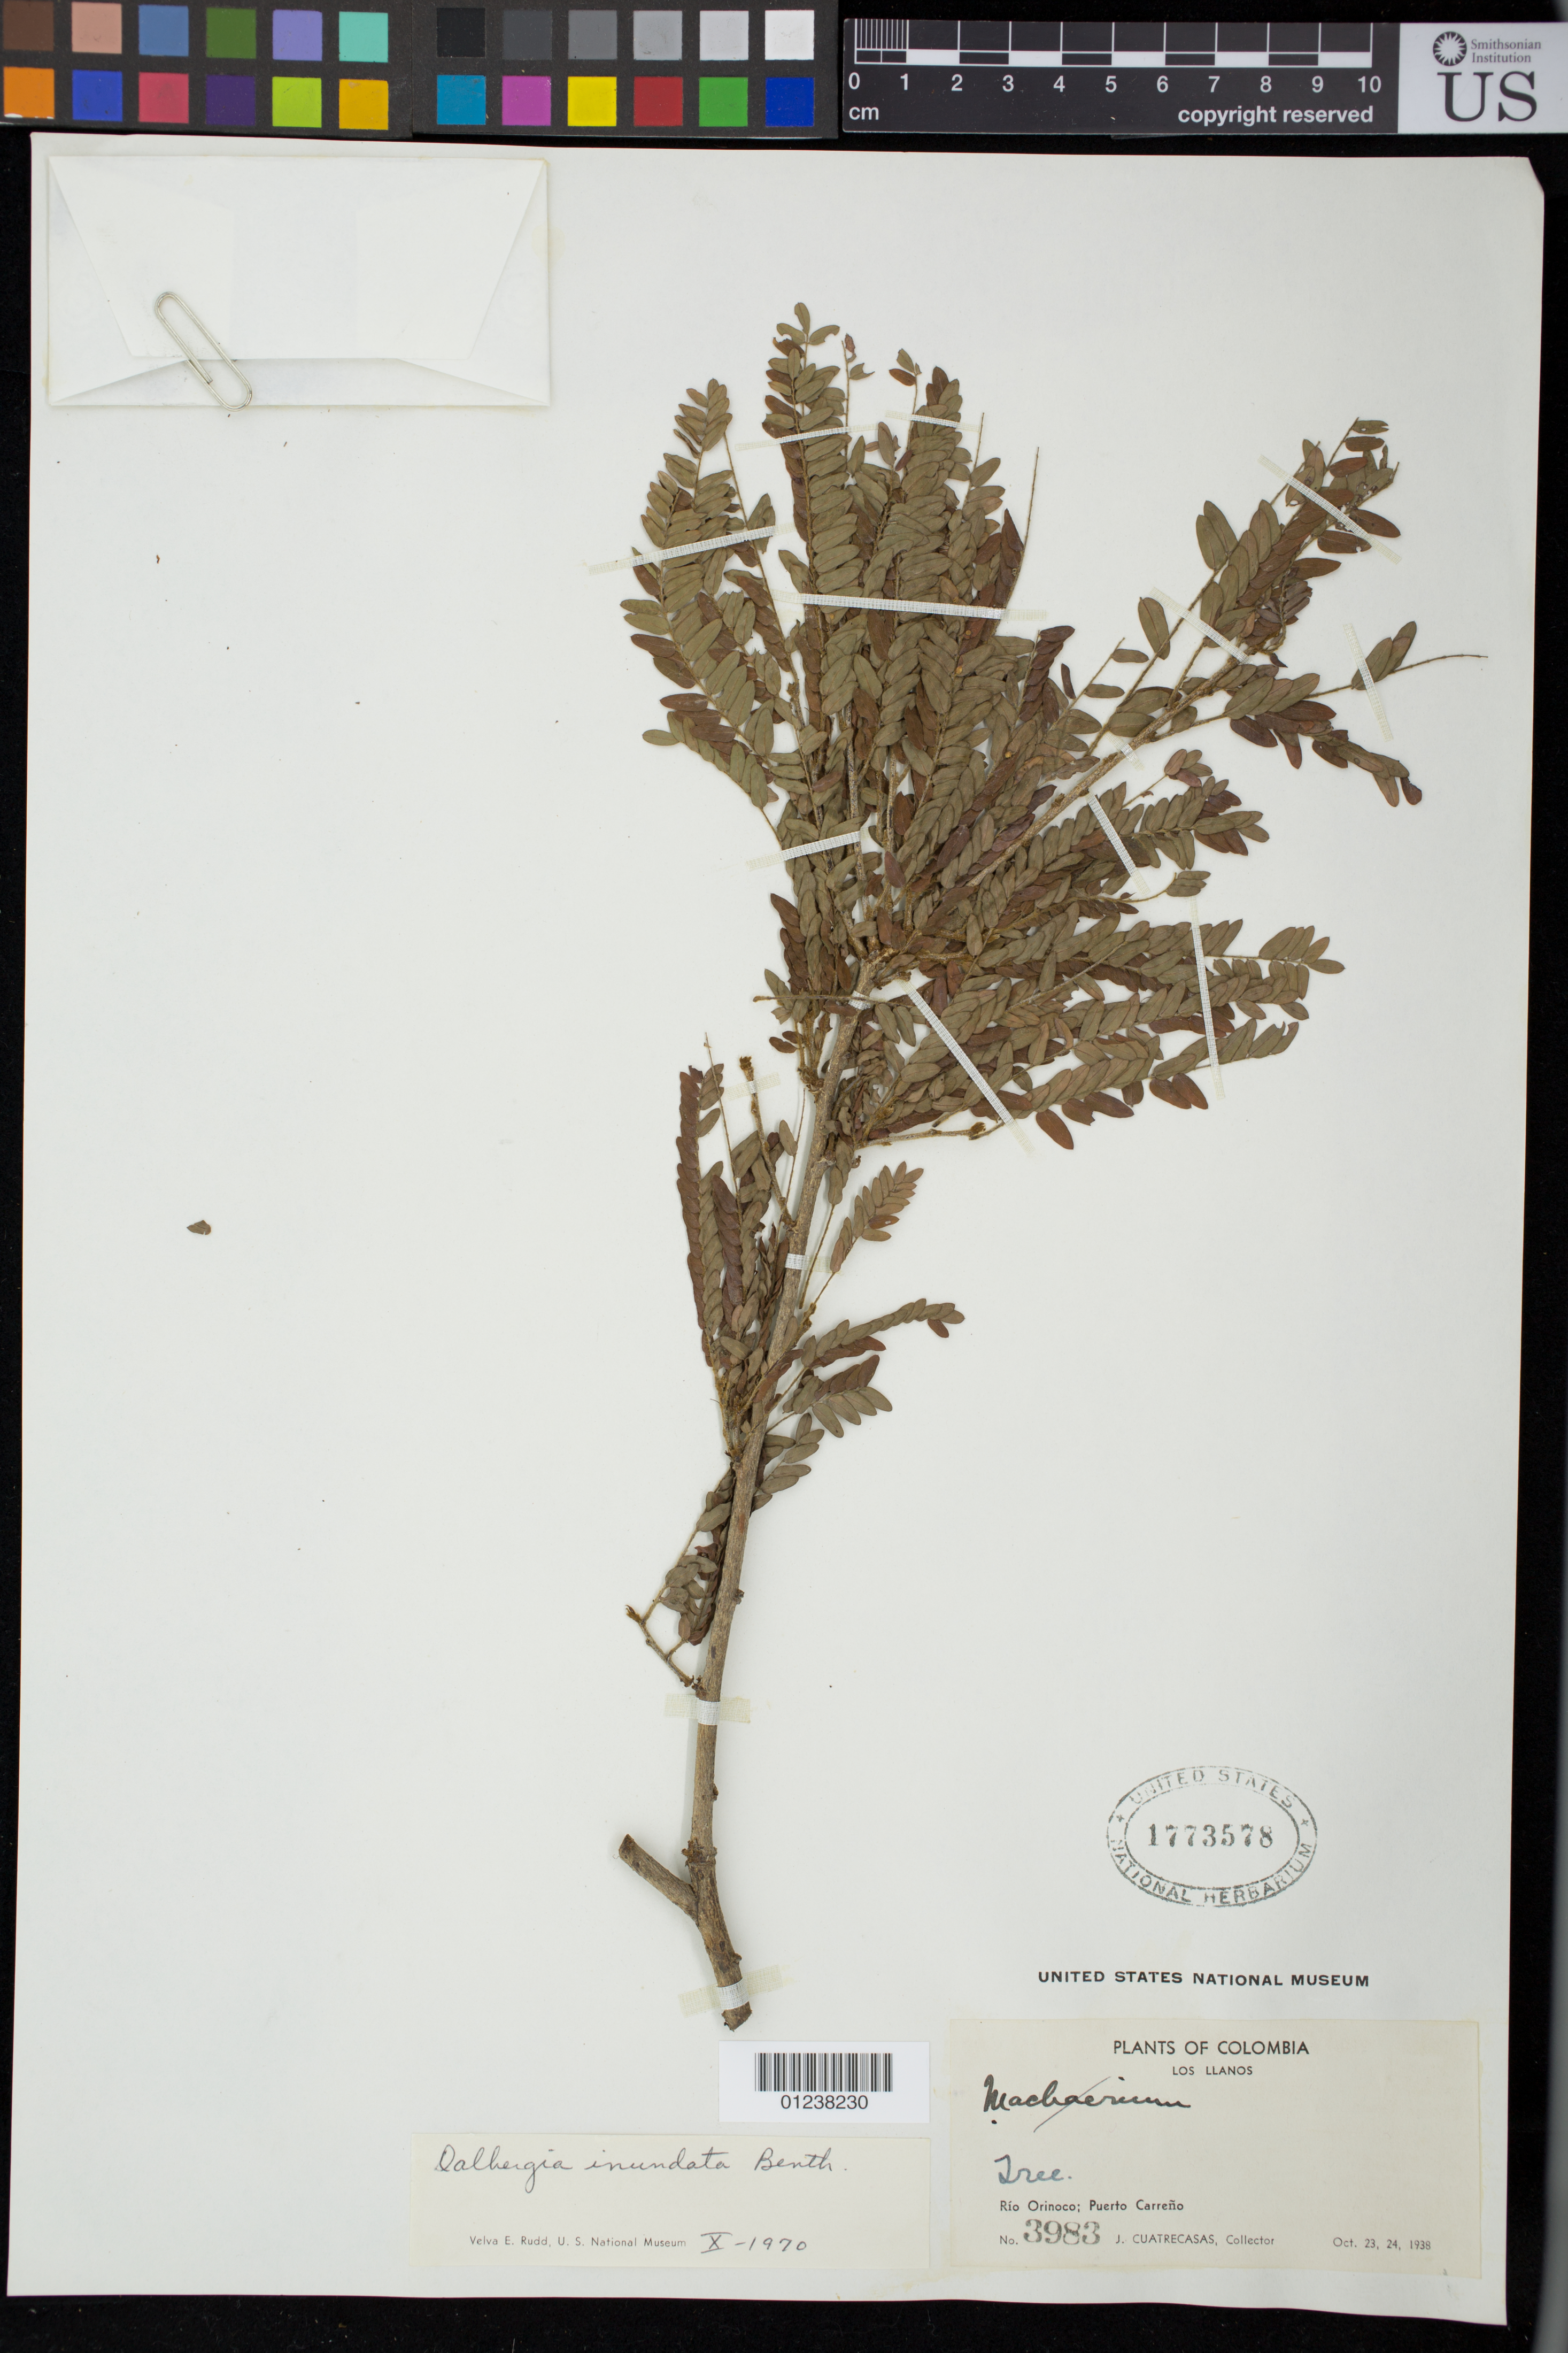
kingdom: Plantae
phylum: Tracheophyta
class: Magnoliopsida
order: Fabales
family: Fabaceae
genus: Dalbergia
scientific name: Dalbergia inundata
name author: Benth.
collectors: J. Cuatrecasas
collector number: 3983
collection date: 1938-10-23/1938-10-24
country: Colombia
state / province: Vichada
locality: Rio Orinoco; Puerto Carreno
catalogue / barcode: US 1773578